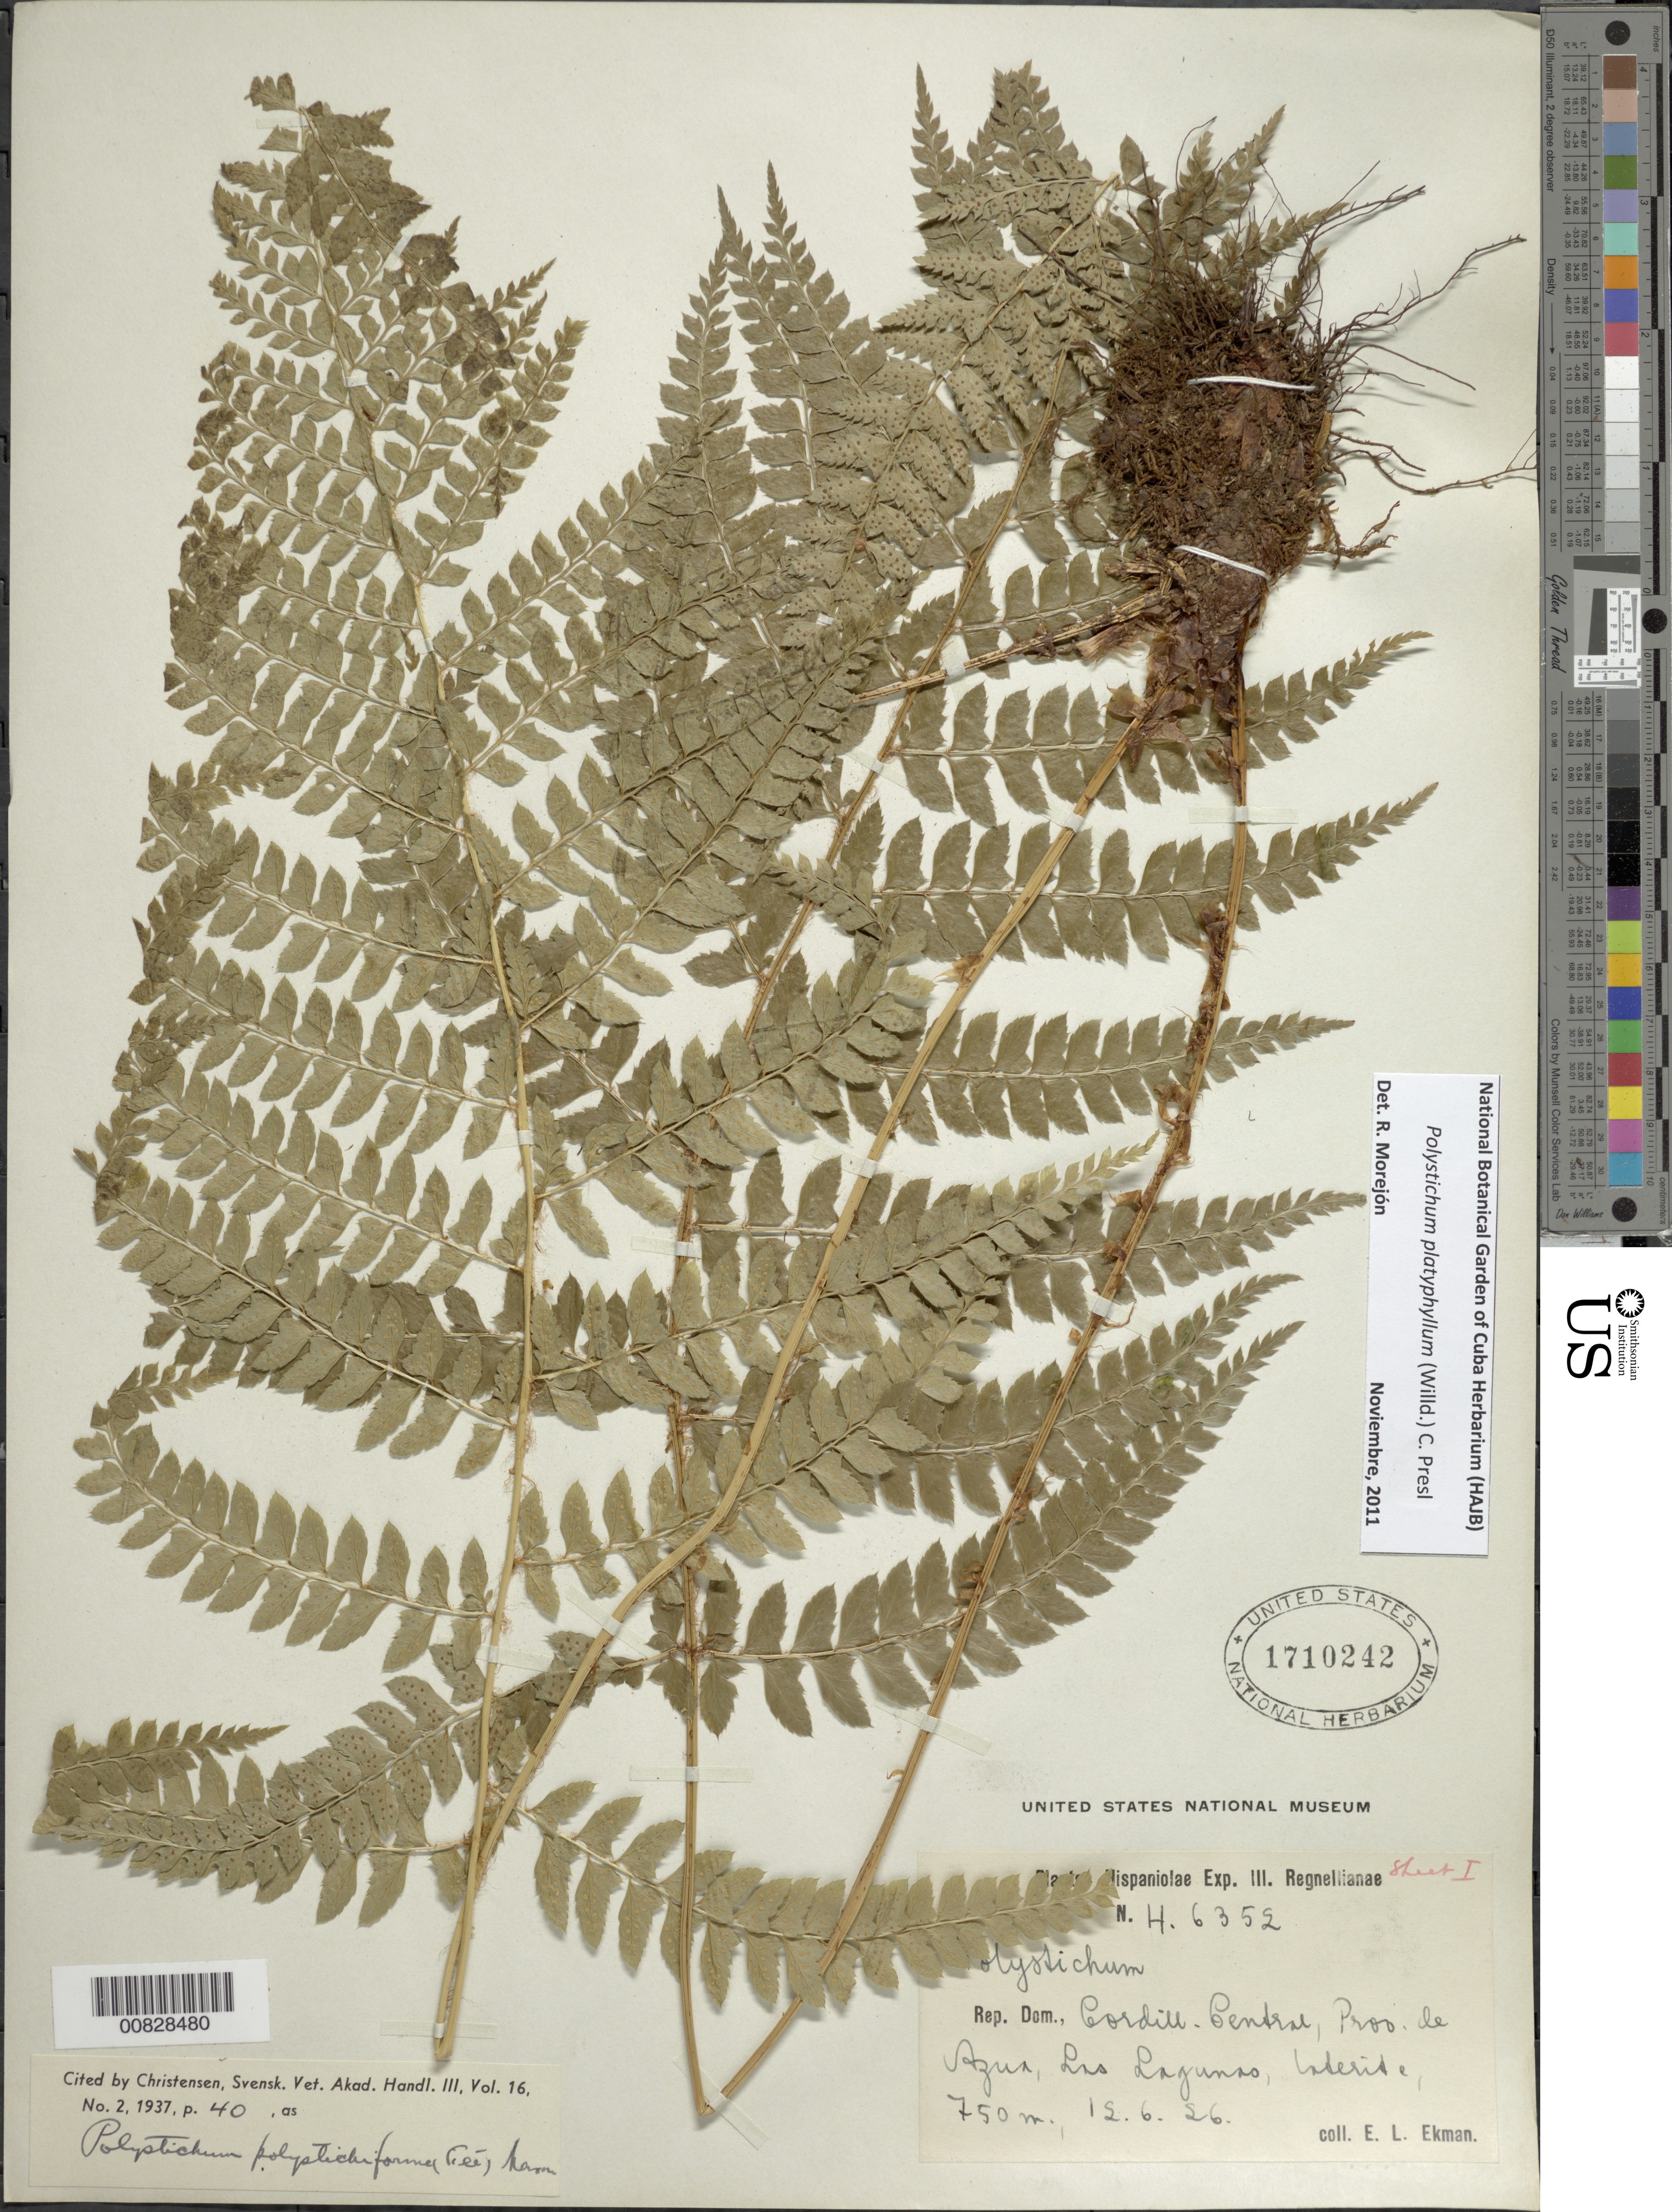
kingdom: Plantae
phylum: Tracheophyta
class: Polypodiopsida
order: Polypodiales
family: Dryopteridaceae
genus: Polystichum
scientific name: Polystichum platyphyllum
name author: (Willd.) C. Presl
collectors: E. L. Ekman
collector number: H 6352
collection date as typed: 12 Jun 1926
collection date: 1926-06-12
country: Dominican Republic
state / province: Azua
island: Hispaniola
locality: Cordillera Central, Las Lagunas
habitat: Laterite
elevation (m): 750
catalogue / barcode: US 1710242